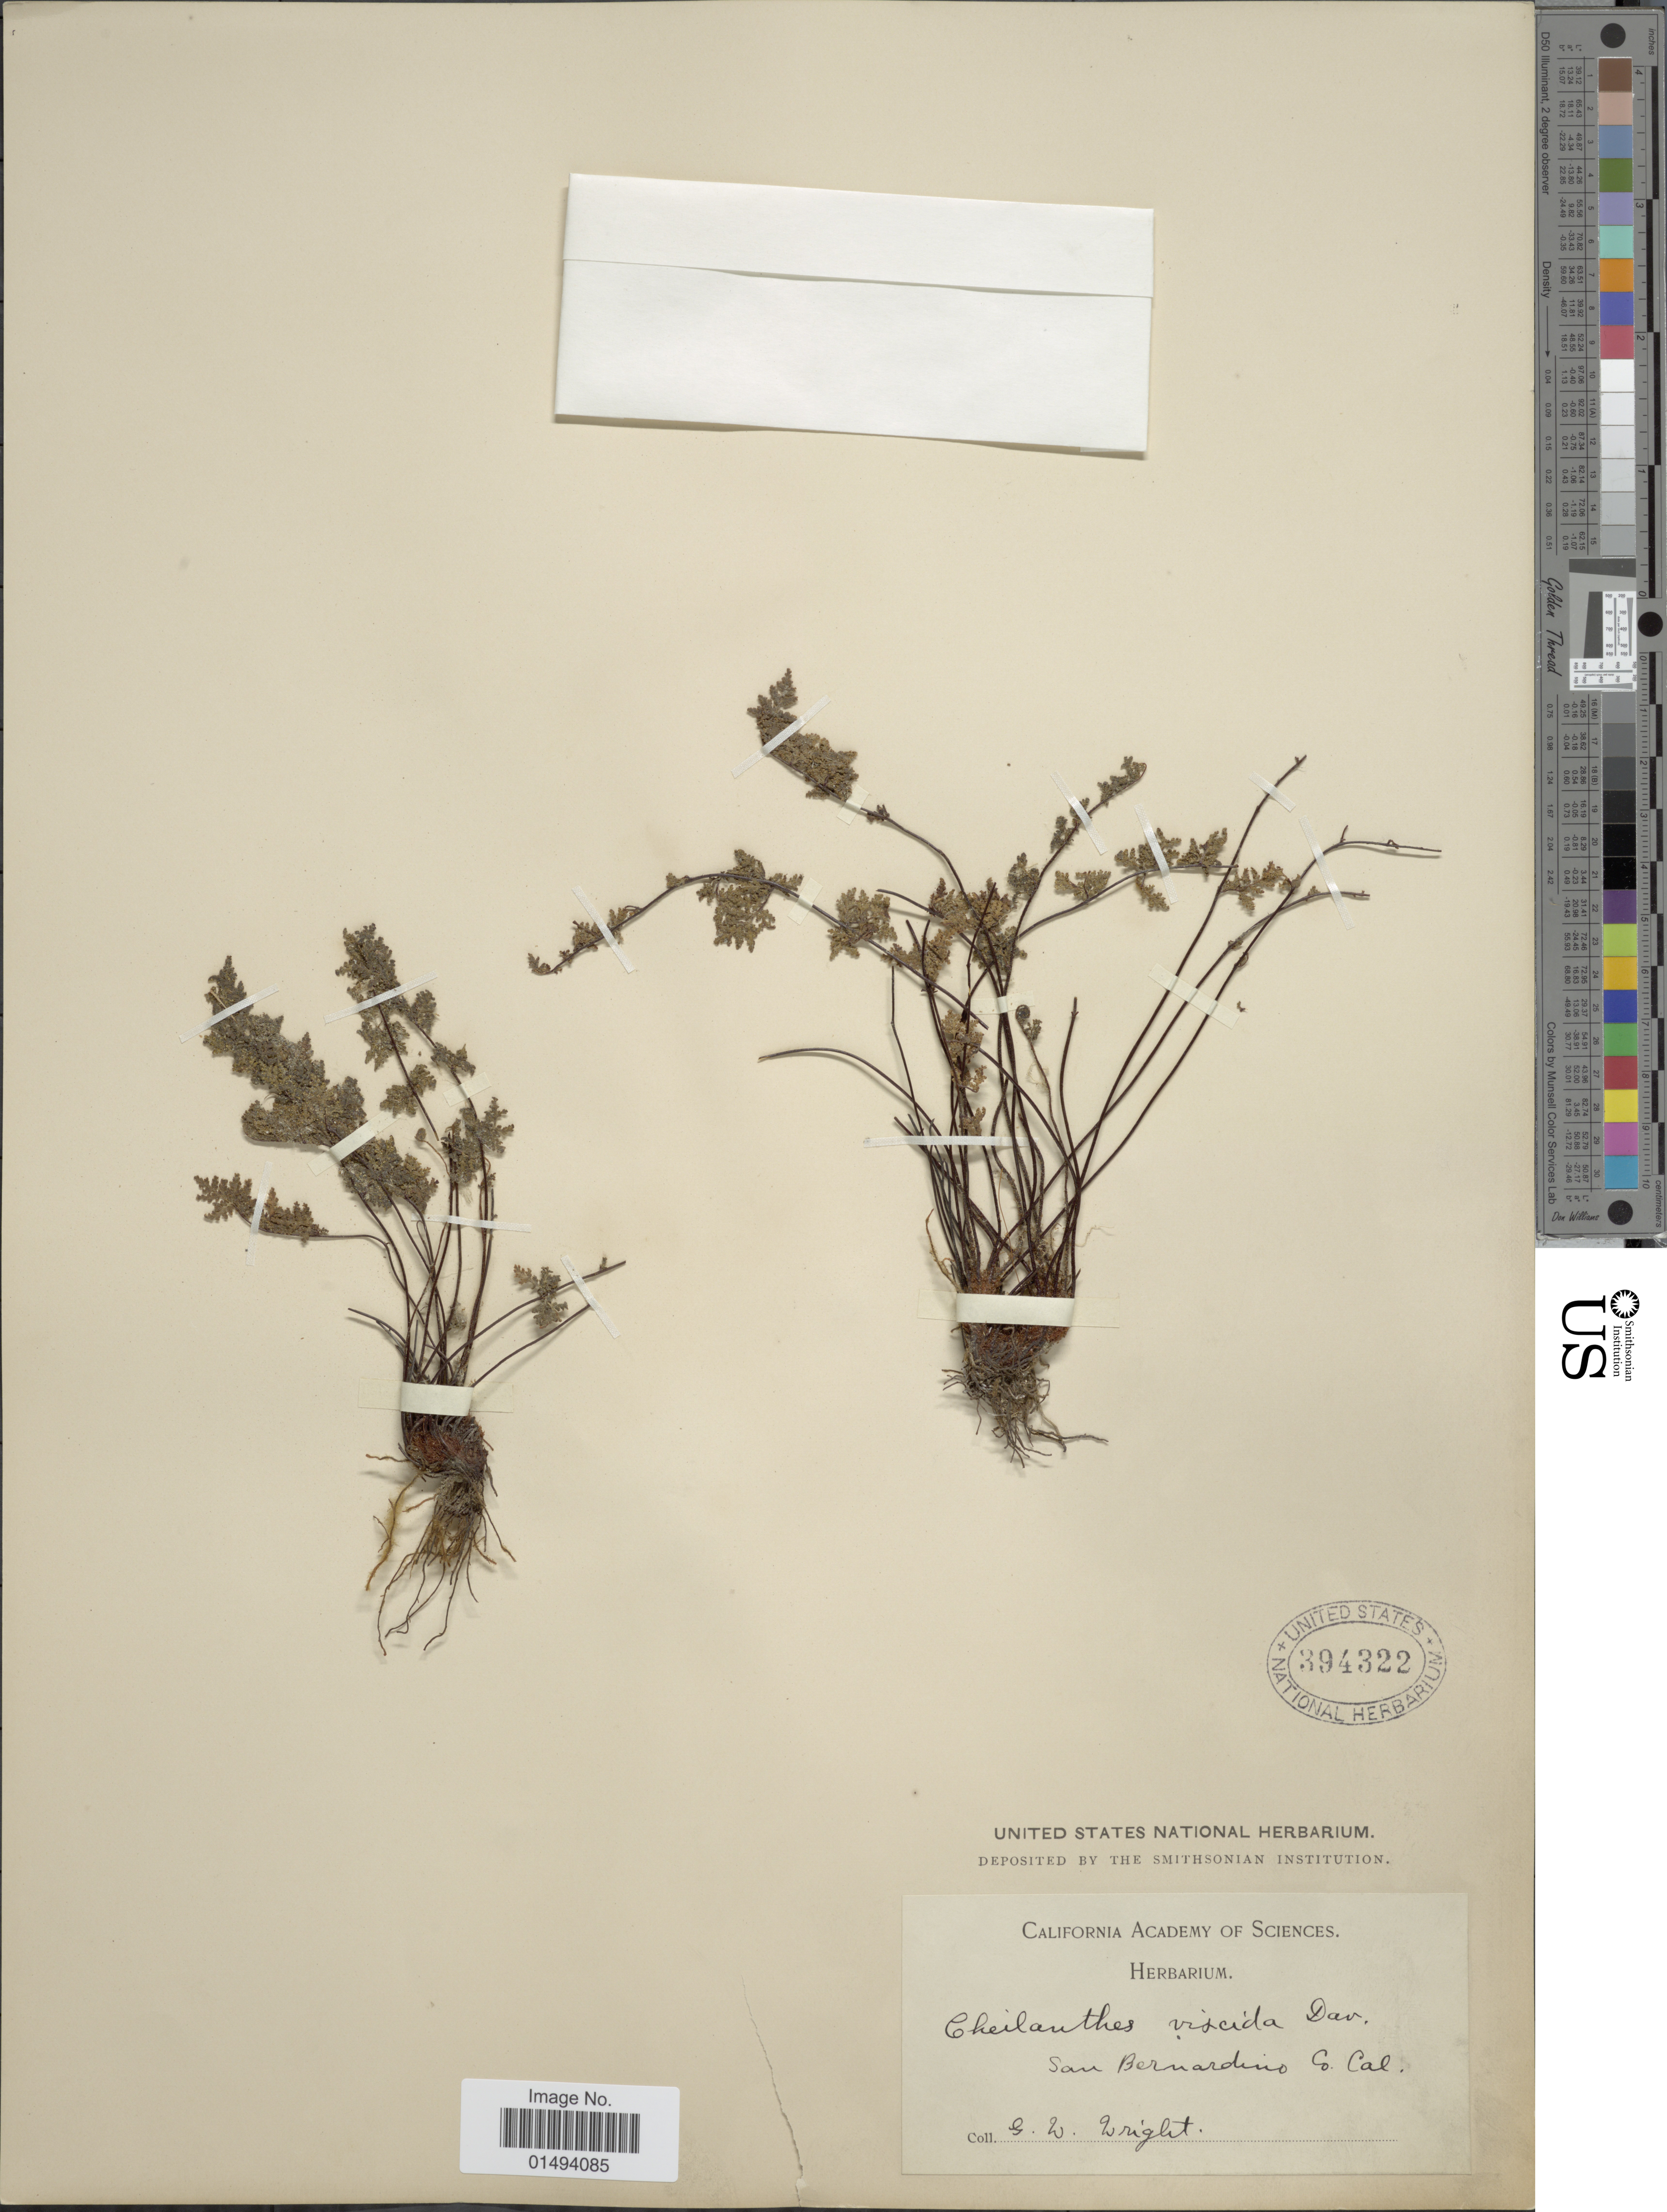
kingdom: Plantae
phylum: Tracheophyta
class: Polypodiopsida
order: Polypodiales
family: Pteridaceae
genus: Myriopteris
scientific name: Myriopteris viscida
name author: (Davenp.) Grusz & Windham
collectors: G. Wright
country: United States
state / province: California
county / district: San Bernardino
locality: San Bernardino Co.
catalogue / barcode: US 394322